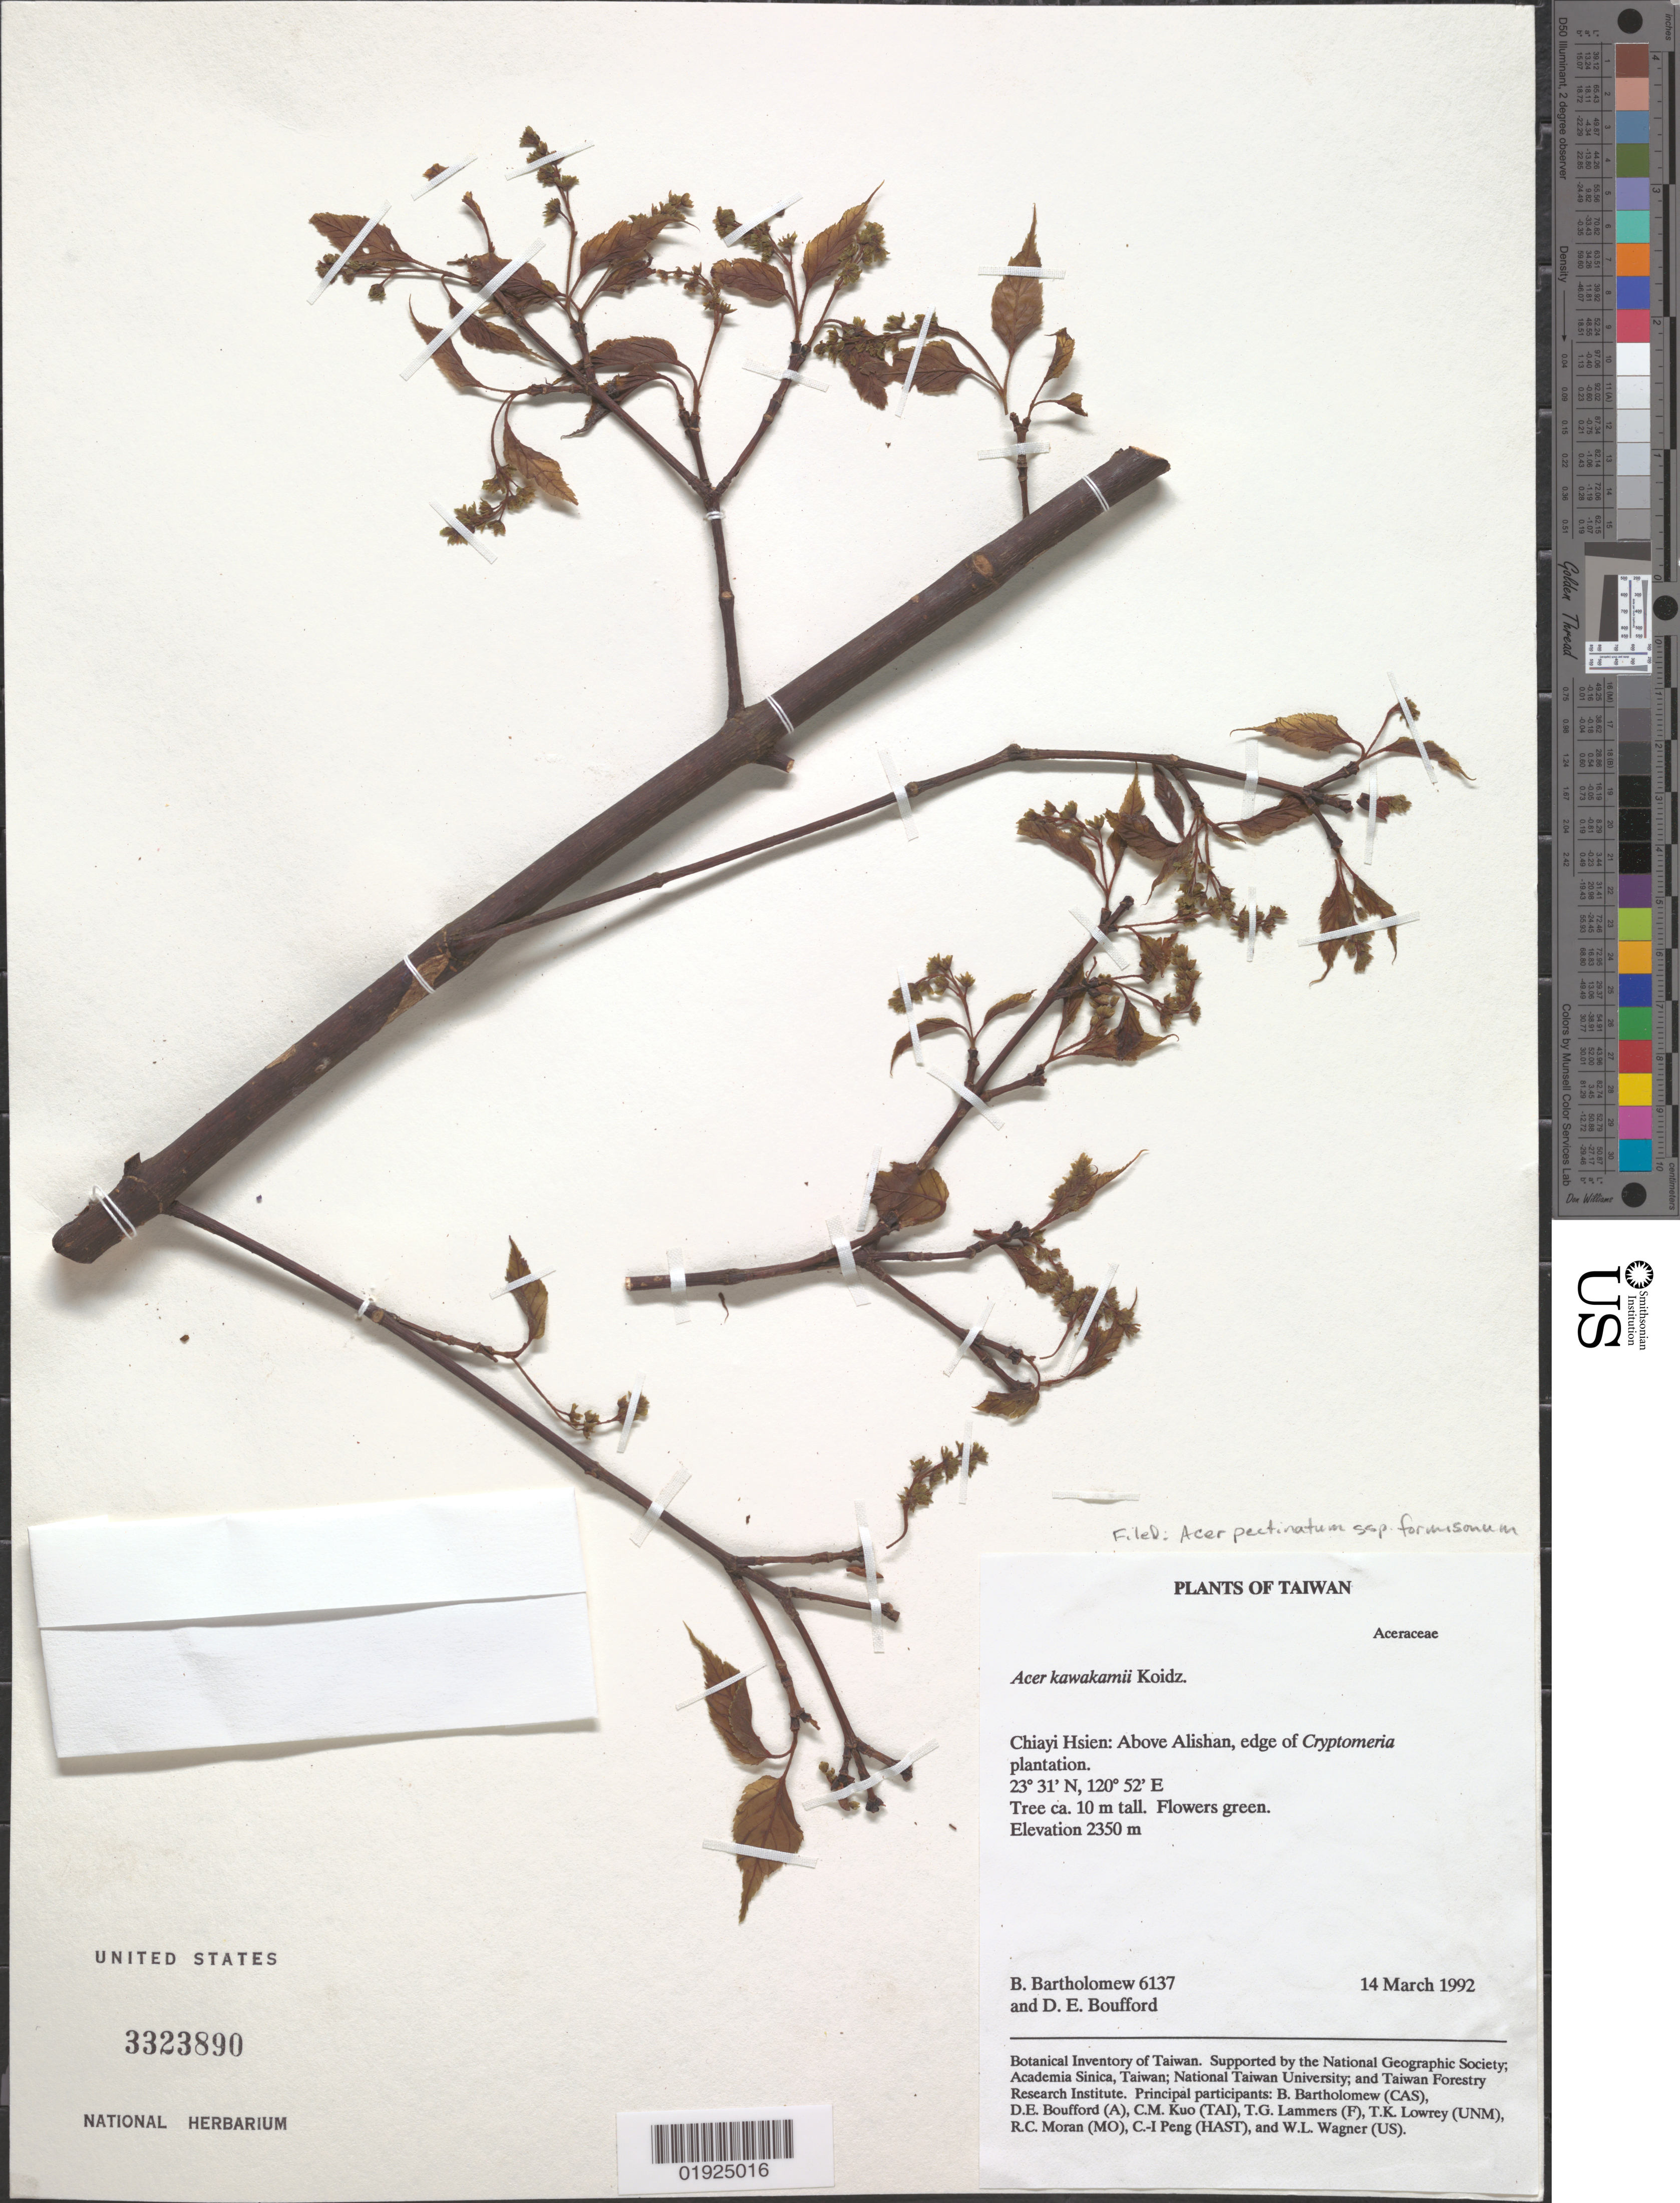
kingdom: Plantae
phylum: Tracheophyta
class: Magnoliopsida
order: Sapindales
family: Sapindaceae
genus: Acer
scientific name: Acer pectinatum subsp. formosanum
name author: A.E. Murray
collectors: B. M. Bartholomew & D. E. Boufford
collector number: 6137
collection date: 1992-03-14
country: Taiwan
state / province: Chiayi City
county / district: Chiayi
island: Taiwan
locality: Alishan, above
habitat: Edge of Cryptomeria plantation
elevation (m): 2350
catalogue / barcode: US 3323890